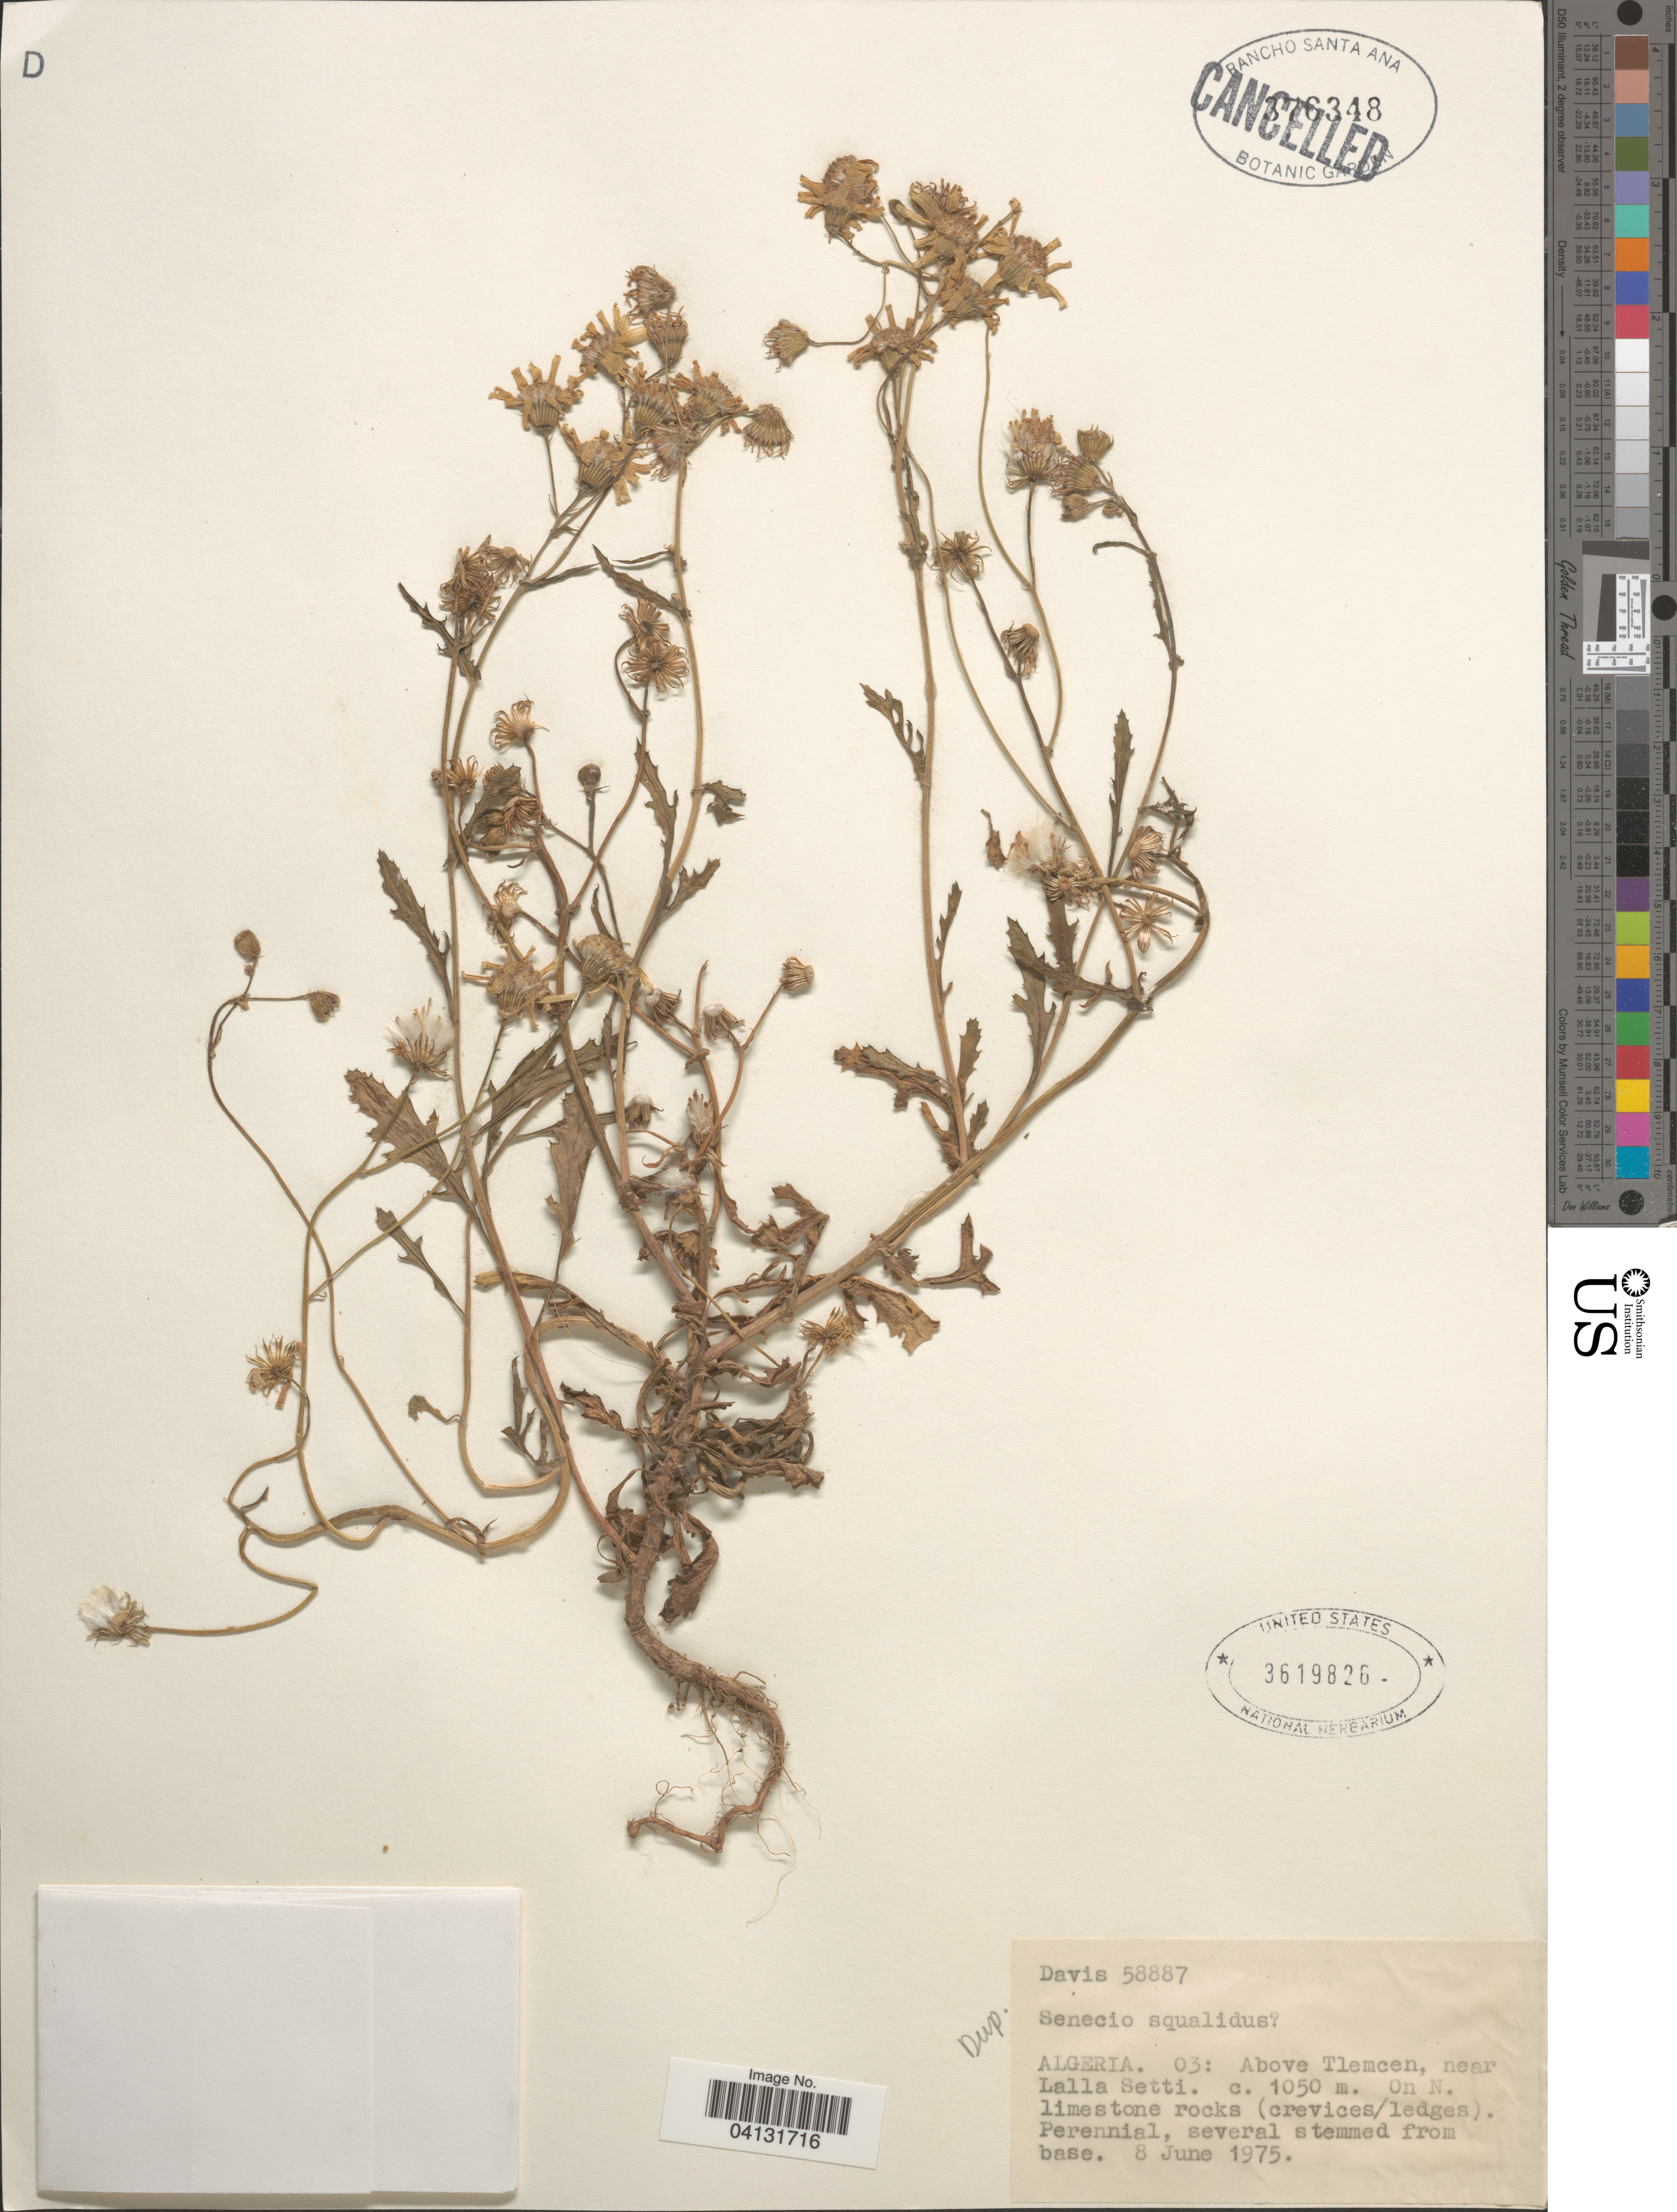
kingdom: Plantae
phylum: Tracheophyta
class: Magnoliopsida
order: Asterales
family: Asteraceae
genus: Senecio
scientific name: Senecio squalidus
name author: (L.) Fiori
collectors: -. Davis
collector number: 58887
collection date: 1975-06-08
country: Algeria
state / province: Tlemcen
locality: Algeria. 03: Above Tlemcen, near Lalla Setti.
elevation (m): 1050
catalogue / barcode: US 3619826